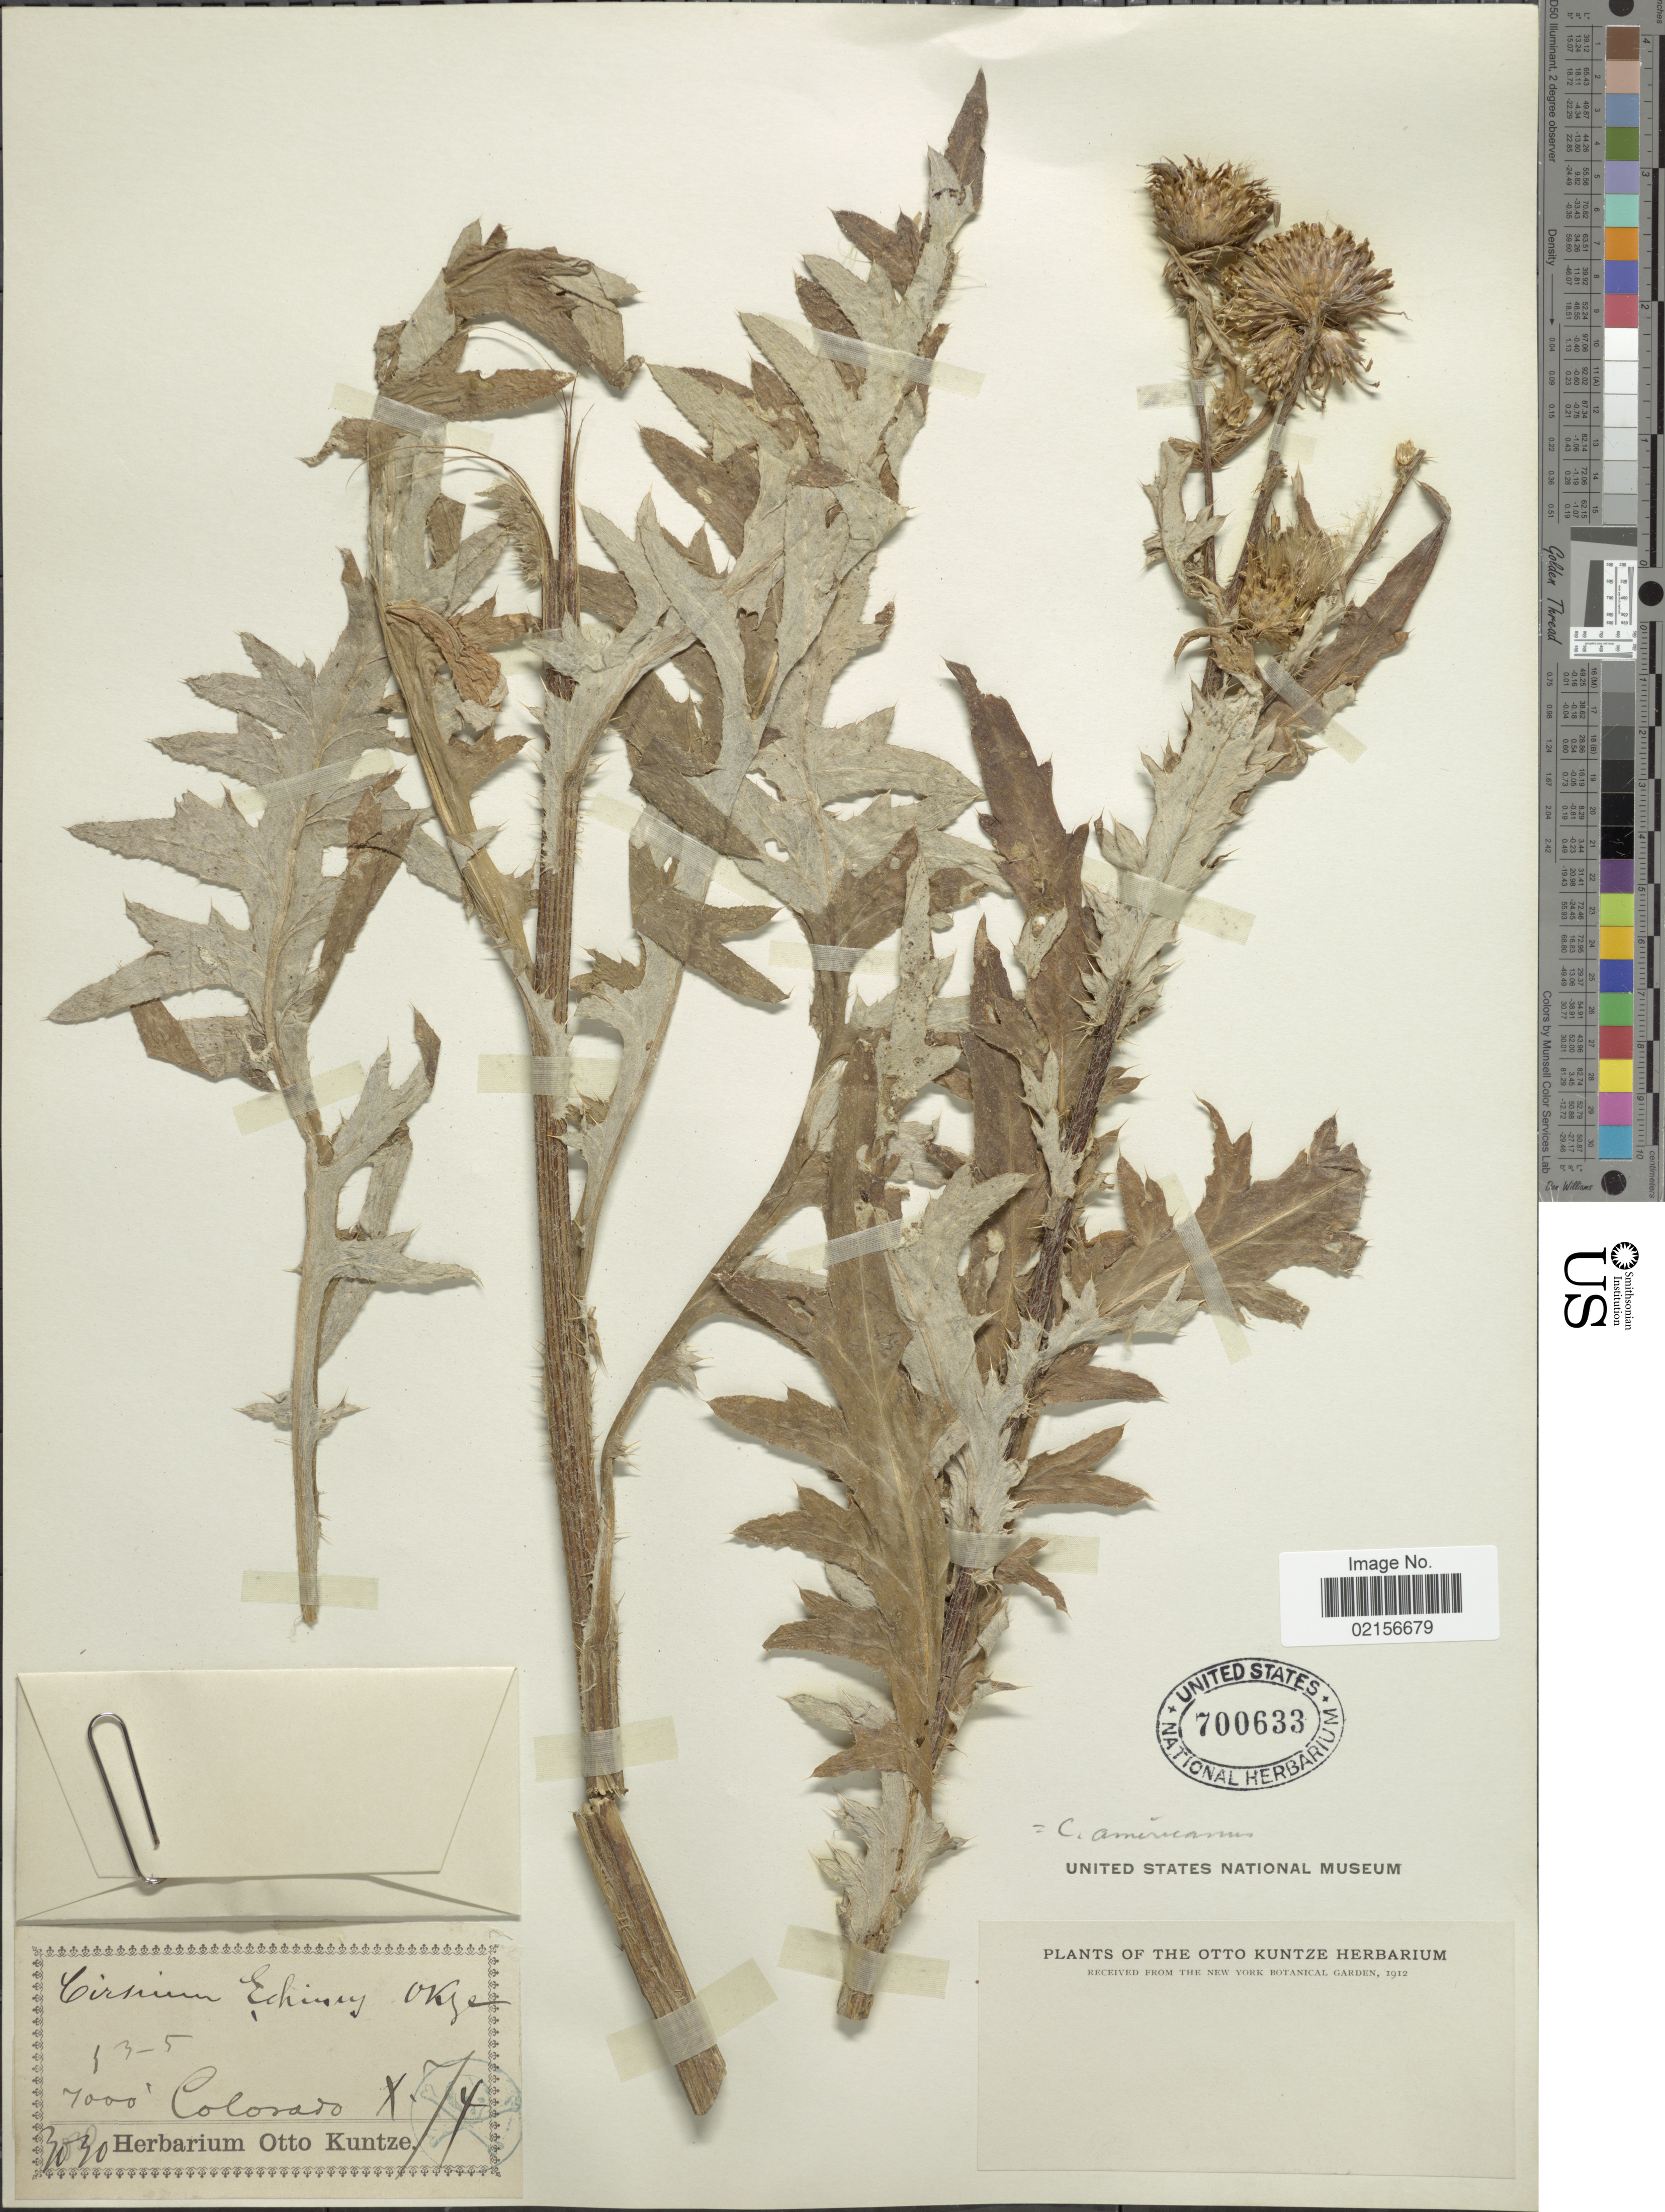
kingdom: Plantae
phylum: Tracheophyta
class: Magnoliopsida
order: Asterales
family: Asteraceae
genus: Cirsium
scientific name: Cirsium scariosum var. americanum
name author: (A. Gray) D.J. Keil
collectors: ex herb. Otto Kuntze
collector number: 3030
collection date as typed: Transcribed d/m/y: /10/74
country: United States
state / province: Colorado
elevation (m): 2134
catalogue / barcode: US 700633